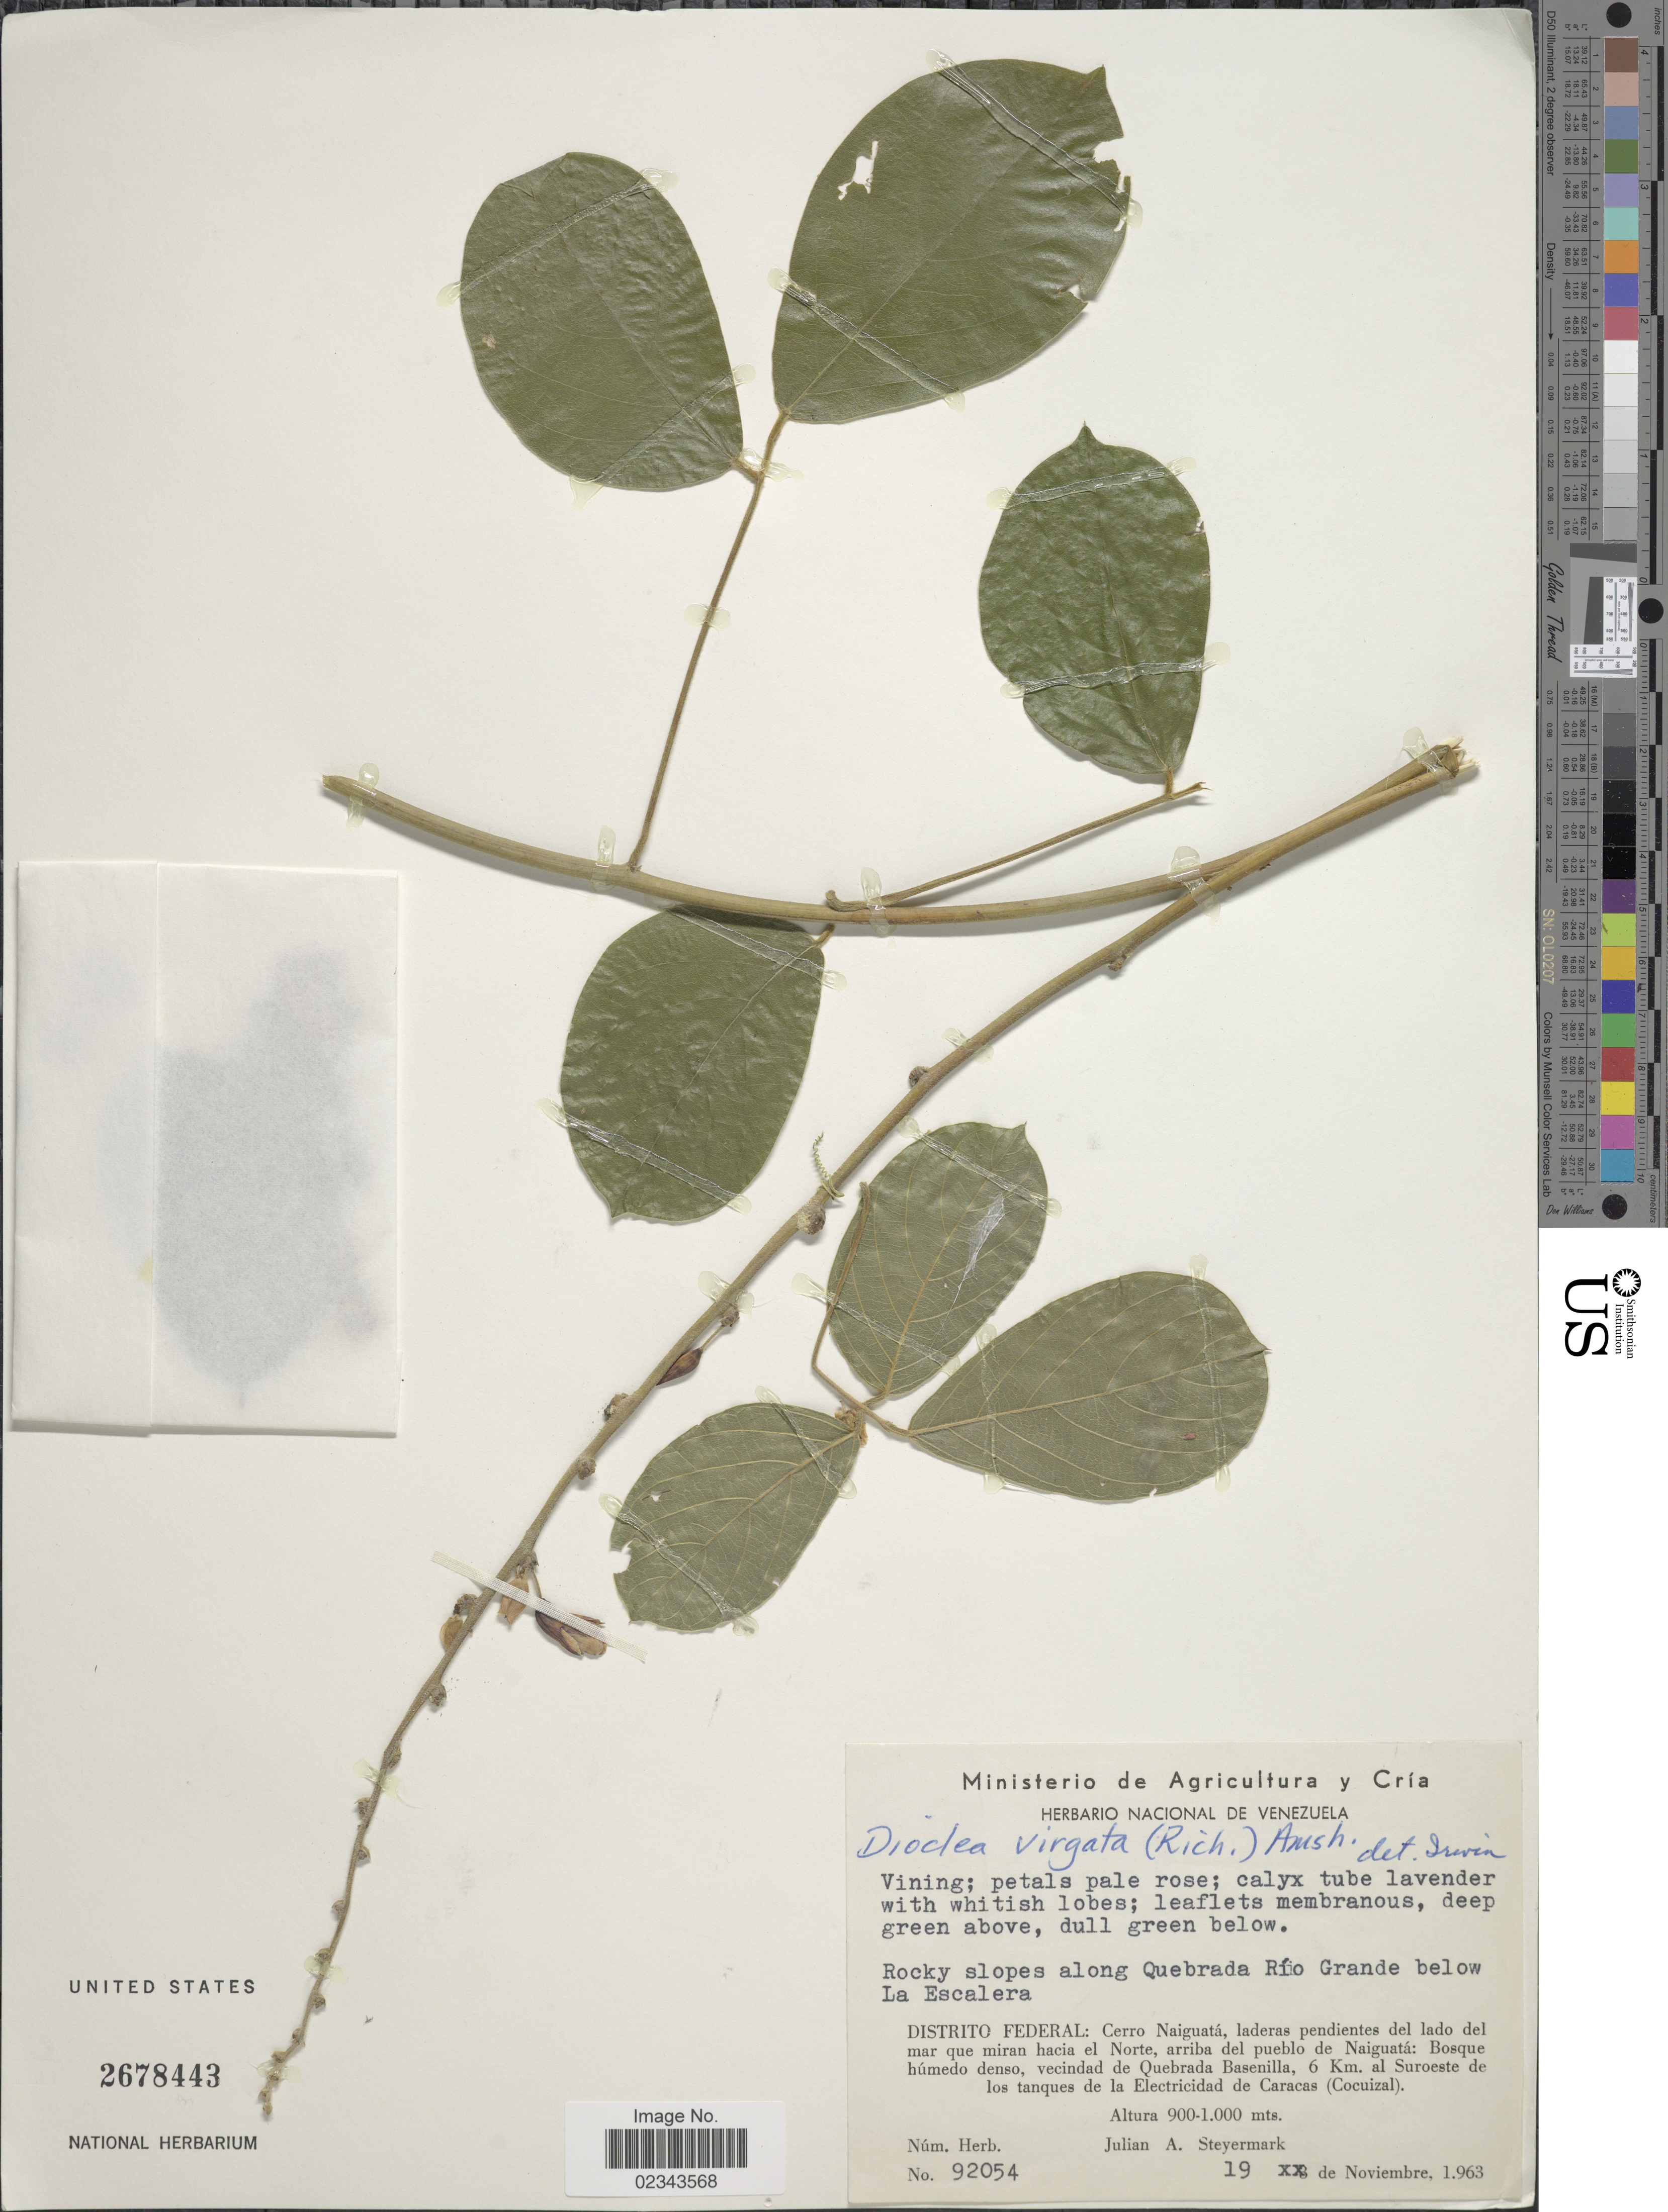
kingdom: Plantae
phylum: Tracheophyta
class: Magnoliopsida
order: Fabales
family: Fabaceae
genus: Dioclea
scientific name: Dioclea virgata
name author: (Rich.) Amshoff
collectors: J. Steyermark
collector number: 92054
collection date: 1963-11-19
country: Venezuela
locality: Rocky slopes along Quebrada Rio Grande below La Escalera, Distrito Federal: Cerro Naiguata, laderas pendientes del lado del mar que miran hacia del Norte, arriba del pueblo de Naiguata: Bosque humedo denso, vecindad de Quebrada Basenilla, 6 Km. al Suroeste de los tanques de la Electricidqad de Caracas (Cocuizal).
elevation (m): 900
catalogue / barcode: US 2678443